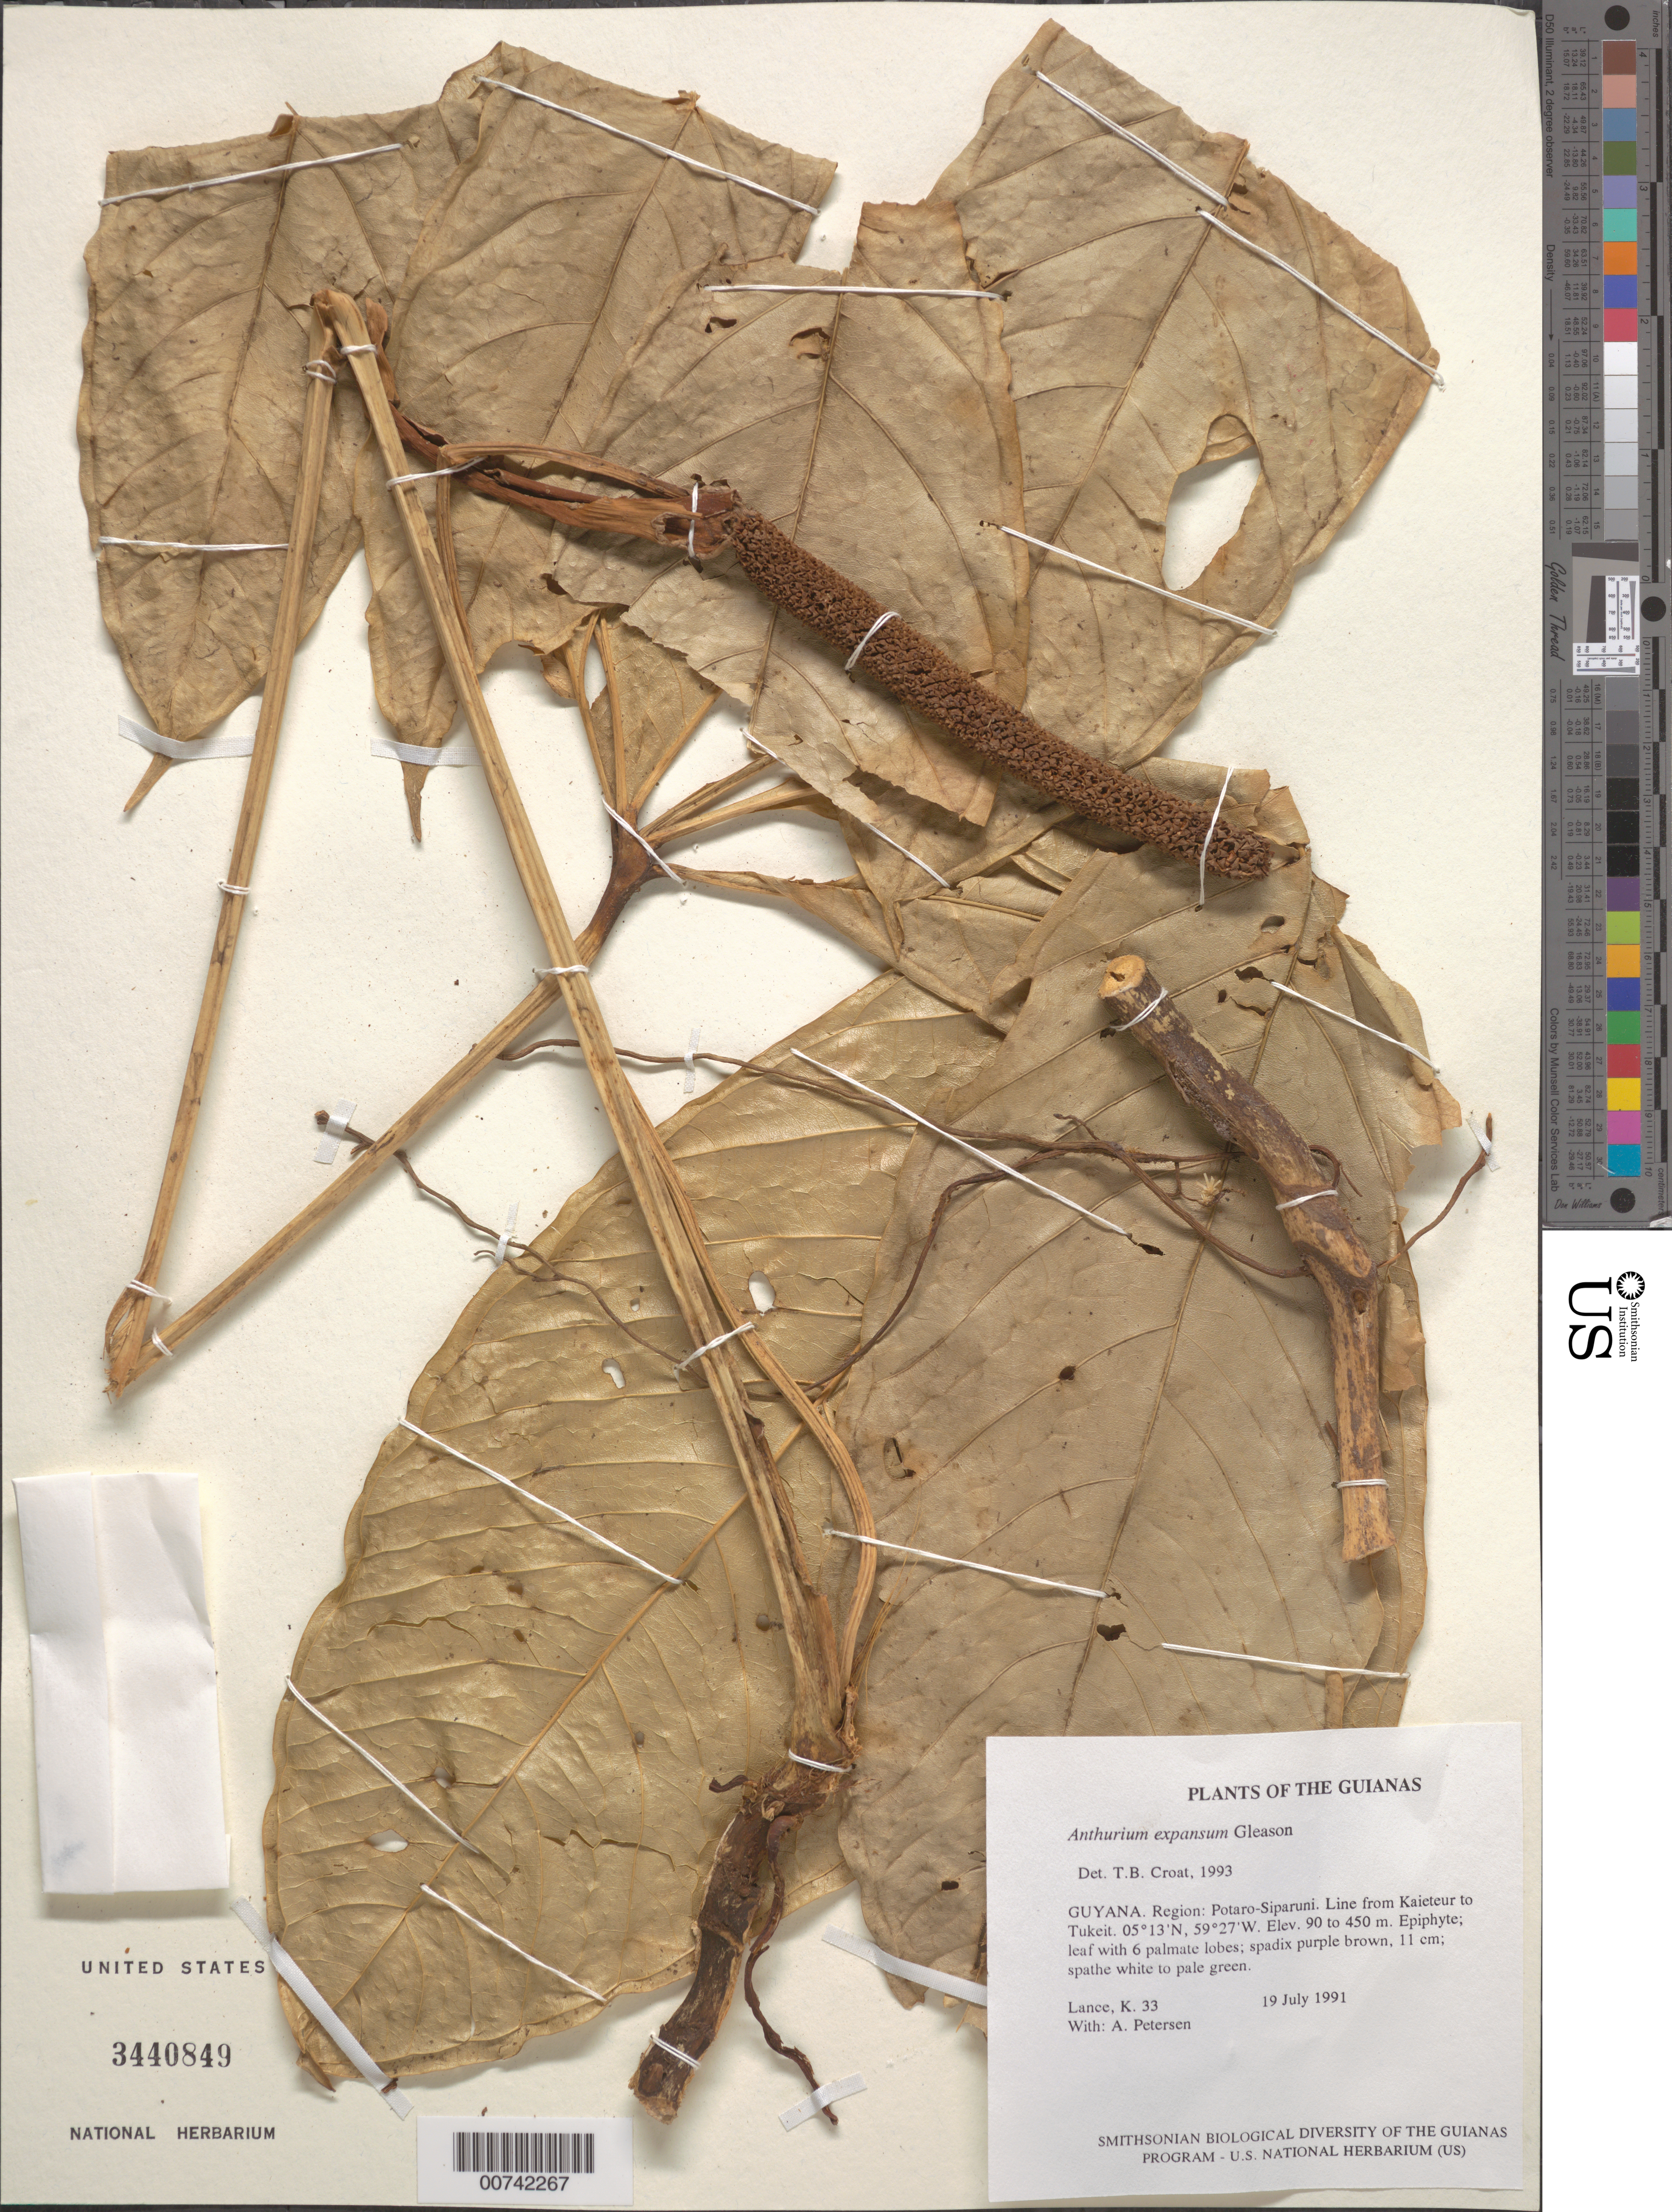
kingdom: Plantae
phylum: Tracheophyta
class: Liliopsida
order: Alismatales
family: Araceae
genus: Anthurium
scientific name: Anthurium expansum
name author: Gleason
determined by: Croat, Thomas B., Missouri Botanical Garden (MO)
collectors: K. Lance & A. Petersen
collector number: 33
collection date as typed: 19 July 1991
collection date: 1991-07-19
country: Guyana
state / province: Potaro-Siparuni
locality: Line from Kaieteur to Tukeit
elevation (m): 90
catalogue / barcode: US 3440849